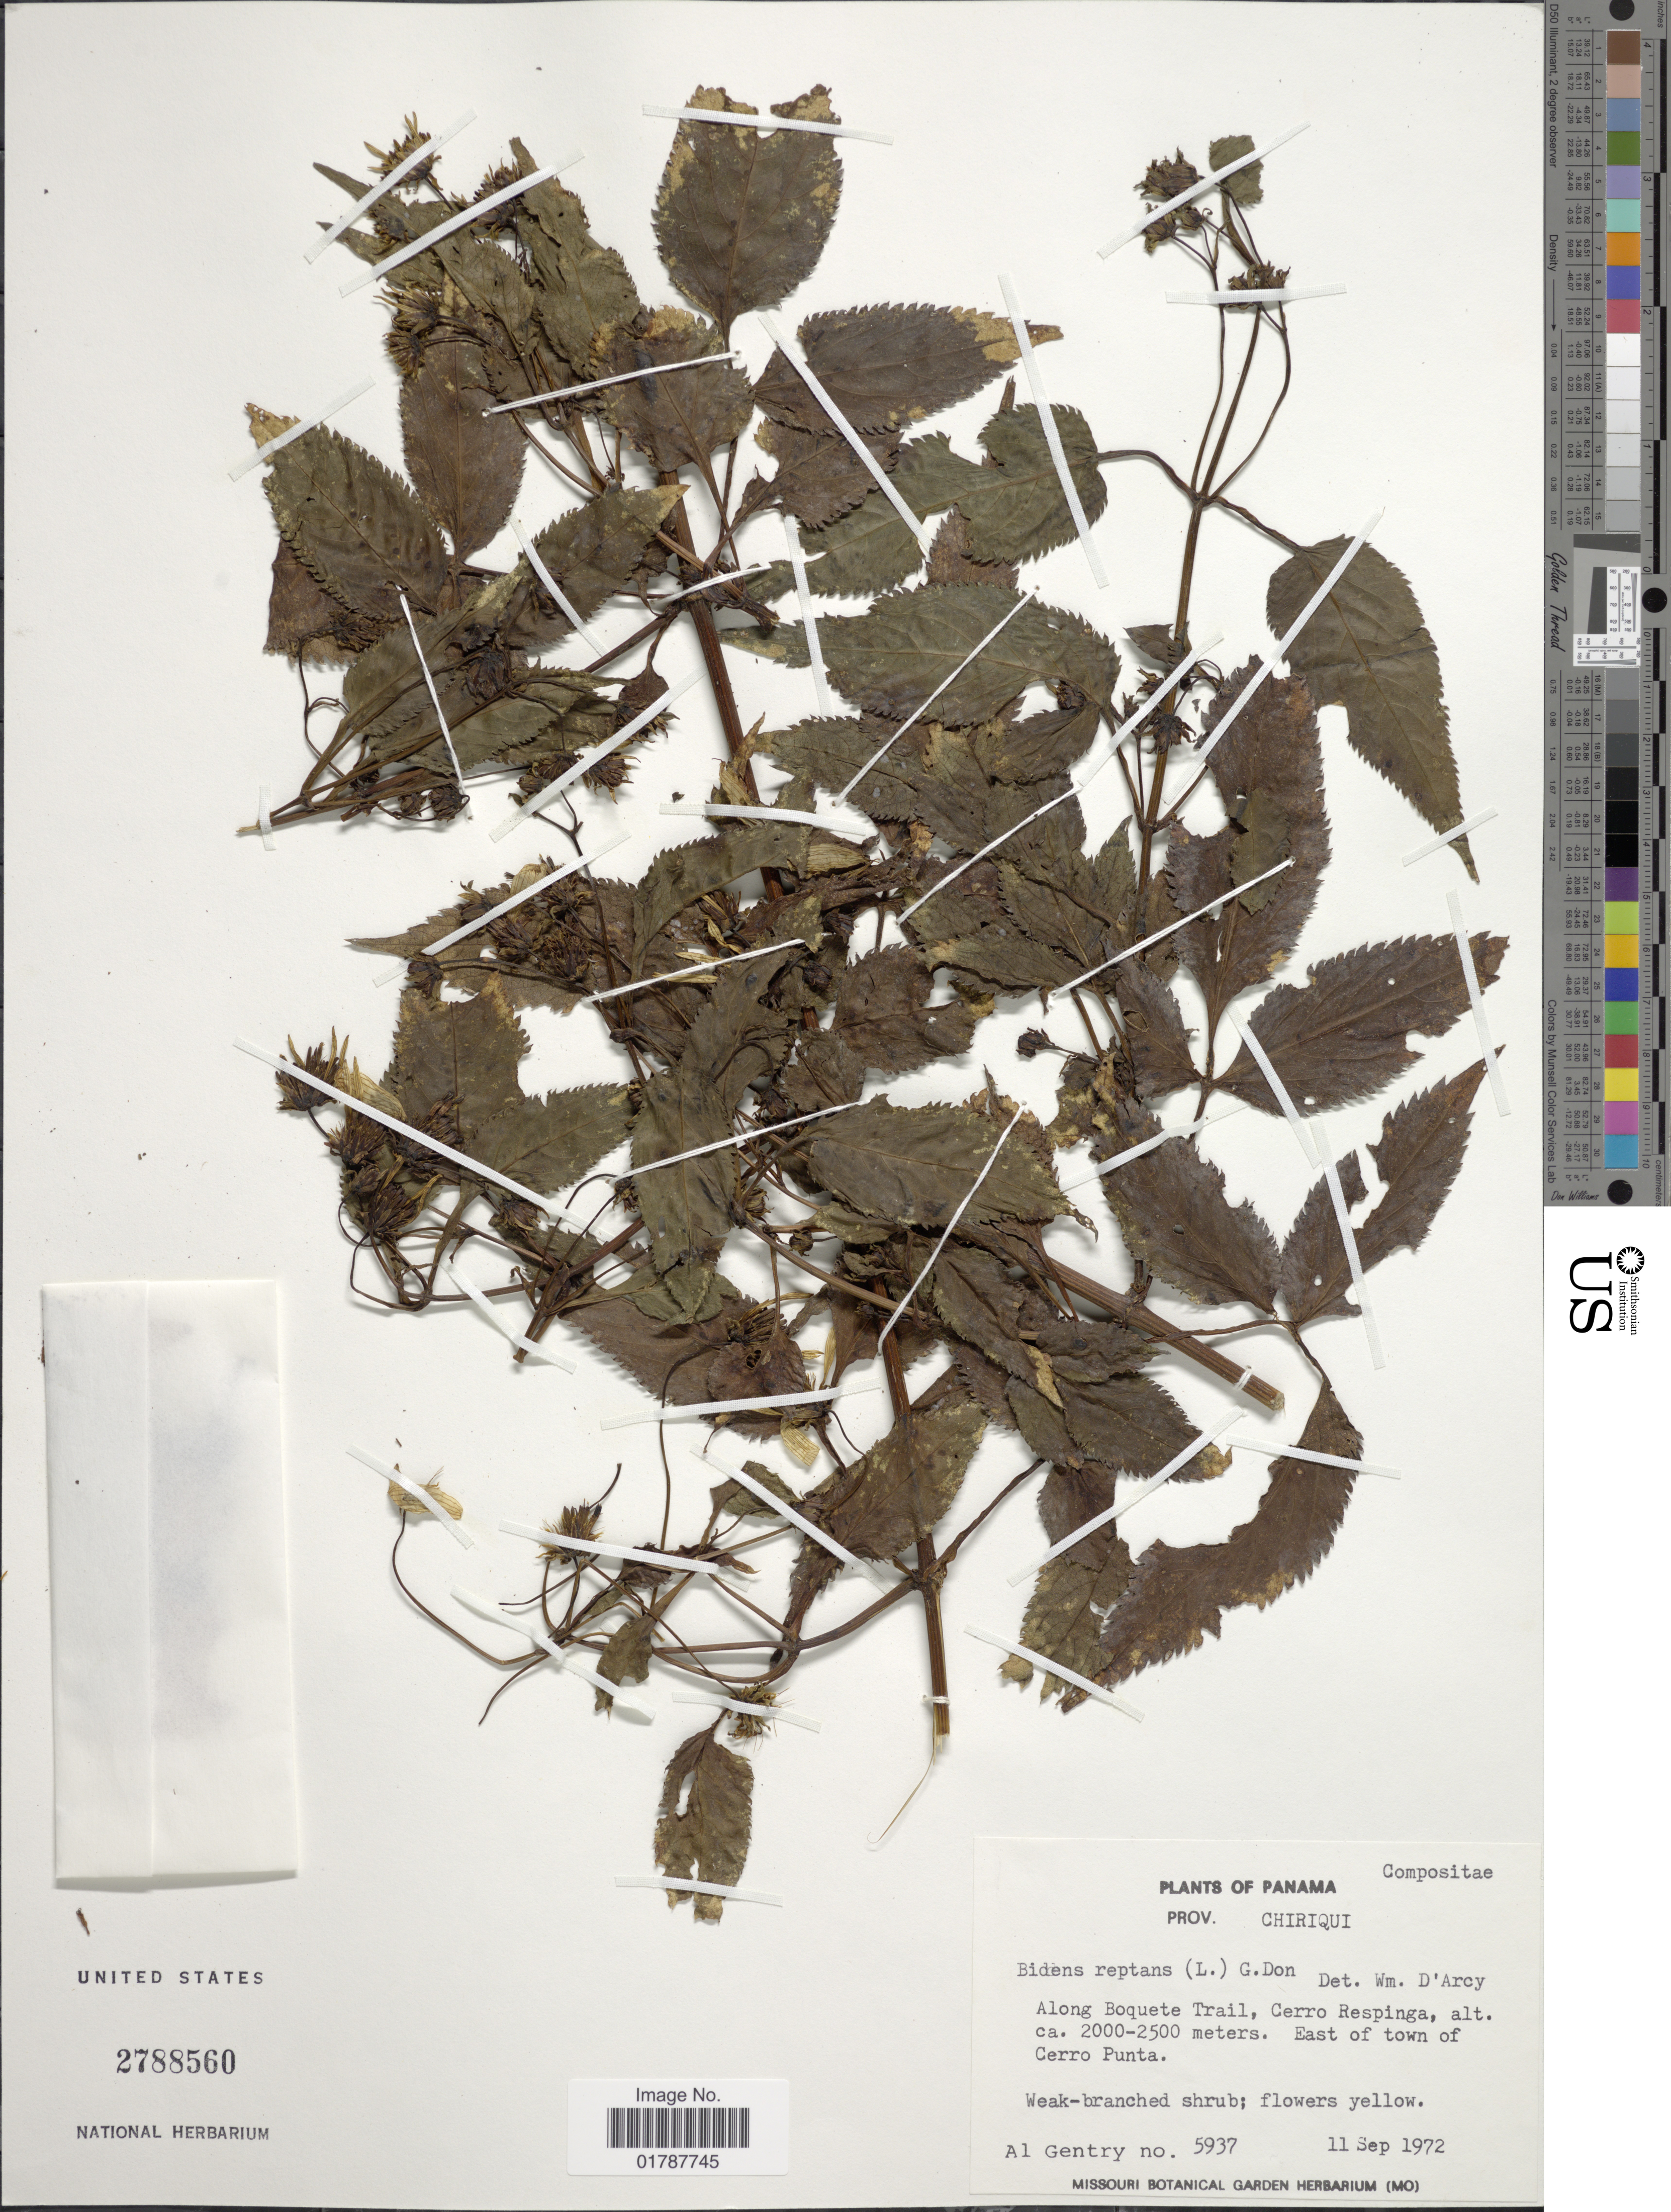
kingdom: Plantae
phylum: Tracheophyta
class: Magnoliopsida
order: Asterales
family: Asteraceae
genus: Bidens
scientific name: Bidens reptans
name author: (L.) G. Don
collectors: A. H. Gentry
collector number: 5937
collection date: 1972-09-11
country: Panama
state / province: Chiriqui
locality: Prov. Chiriqui, Along Boquete Trail, Cerro Respinga, East of Town of Cerro Punta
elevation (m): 2000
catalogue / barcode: US 2788560